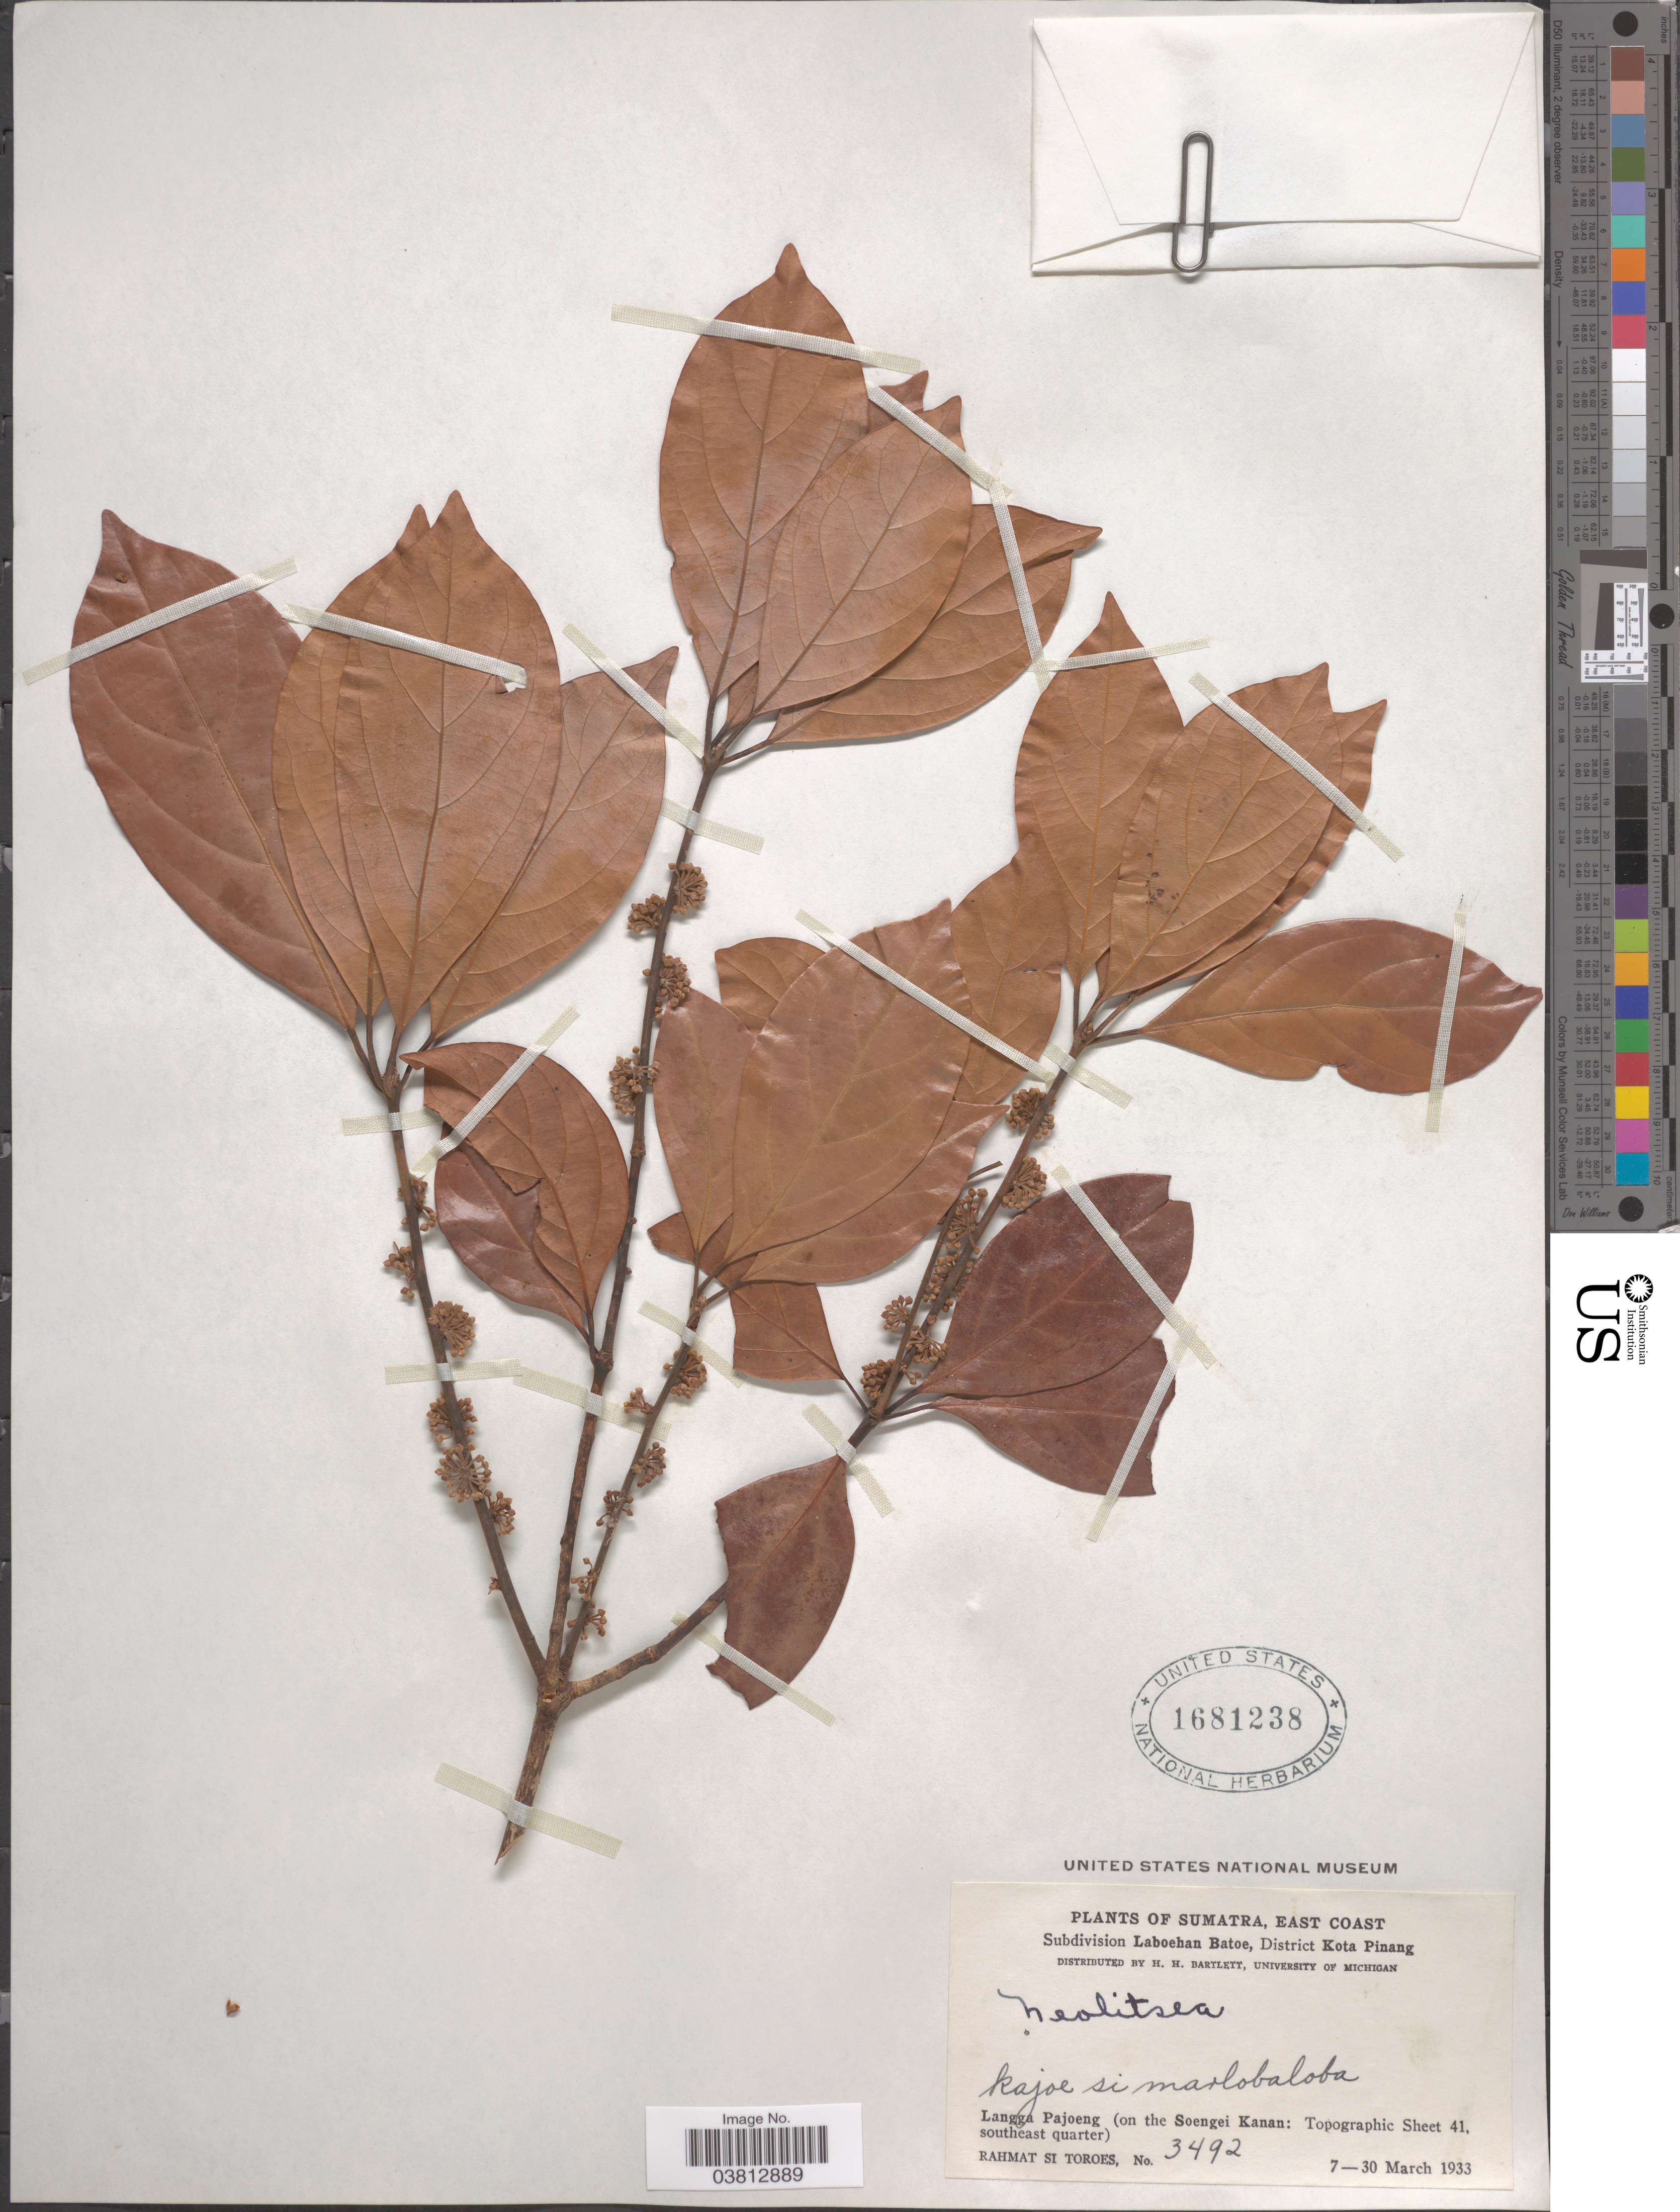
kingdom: Plantae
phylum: Tracheophyta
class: Magnoliopsida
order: Laurales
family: Lauraceae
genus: Neolitsea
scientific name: Neolitsea sp.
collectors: Rahmat Si Boeea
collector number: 3492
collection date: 1933-03-07/1933-03-30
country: Indonesia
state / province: Sumatra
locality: East Coast. Subdivision Laboehan Batoe, District Kota Pinang. Langga Pajoeng (on the Soengei Kanan: Topographic Sheet 41, southeast quarter).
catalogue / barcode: US 1681238